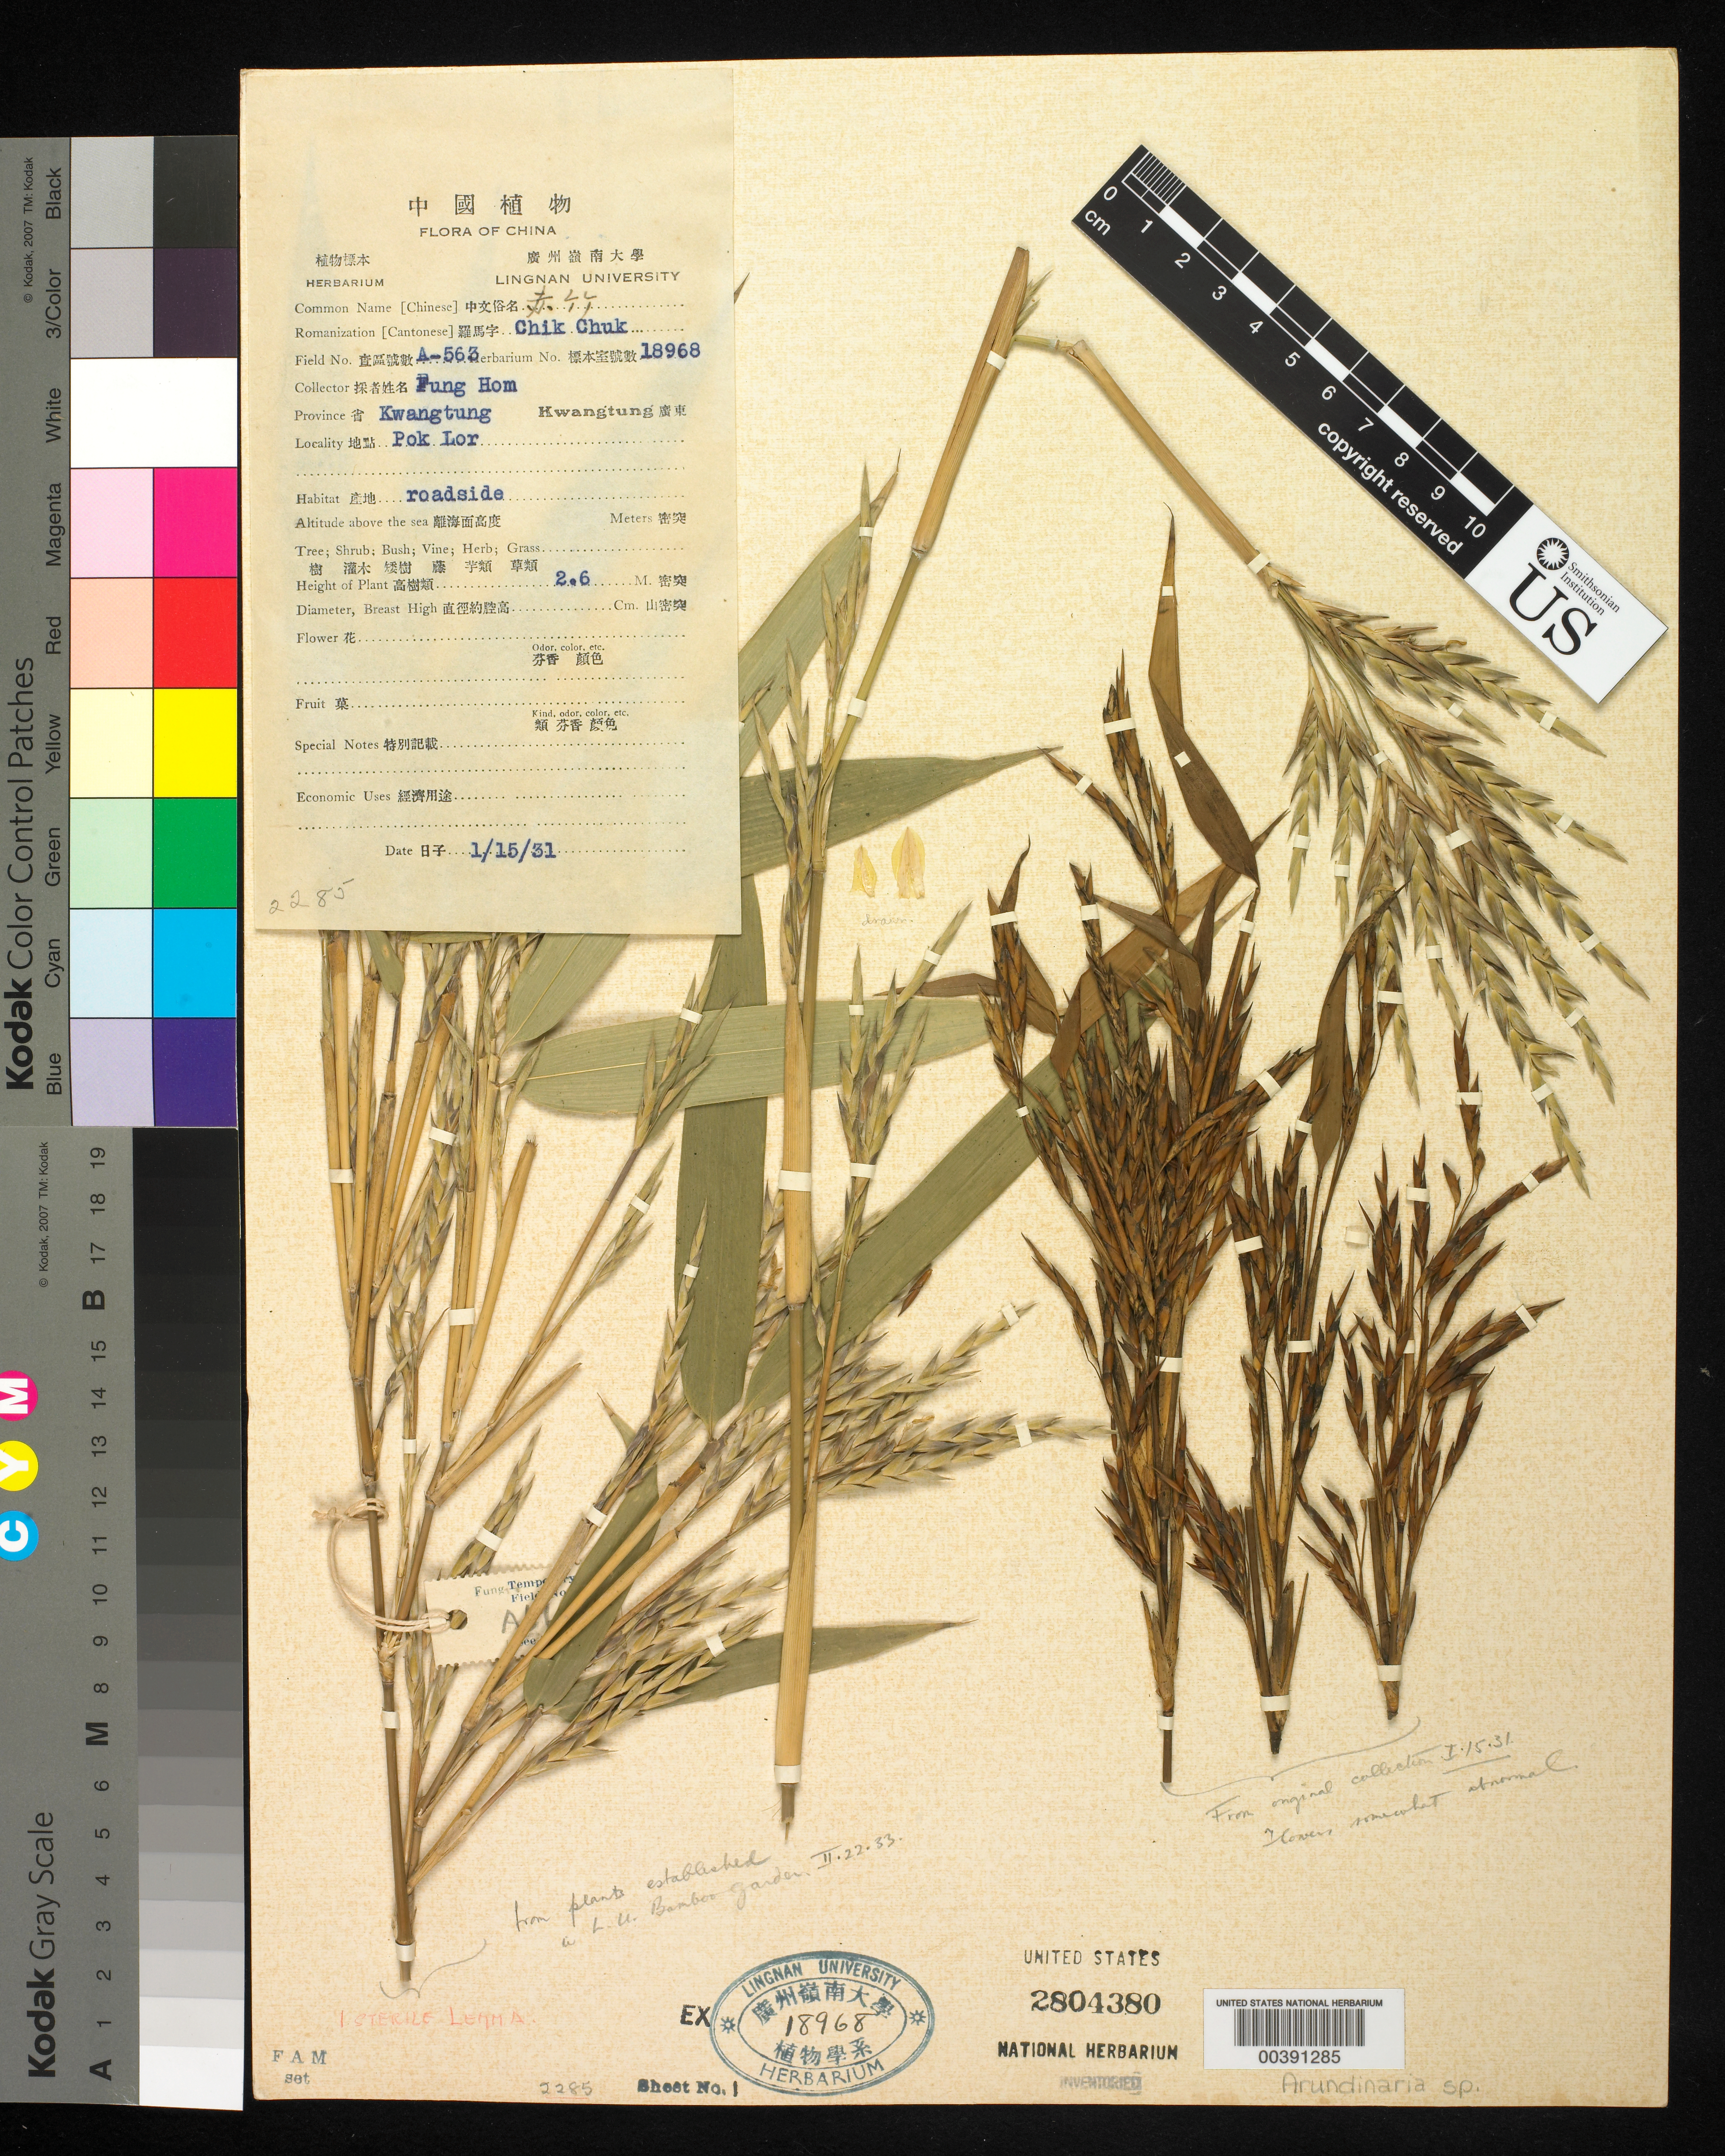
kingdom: Plantae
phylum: Tracheophyta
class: Liliopsida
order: Poales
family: Poaceae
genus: Arundinaria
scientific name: Arundinaria sp.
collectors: H. L. Fung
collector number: A-563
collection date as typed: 15 Jan 1931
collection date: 1931-01-15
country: China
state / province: Guangdong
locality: Pok lor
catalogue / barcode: US 2804380